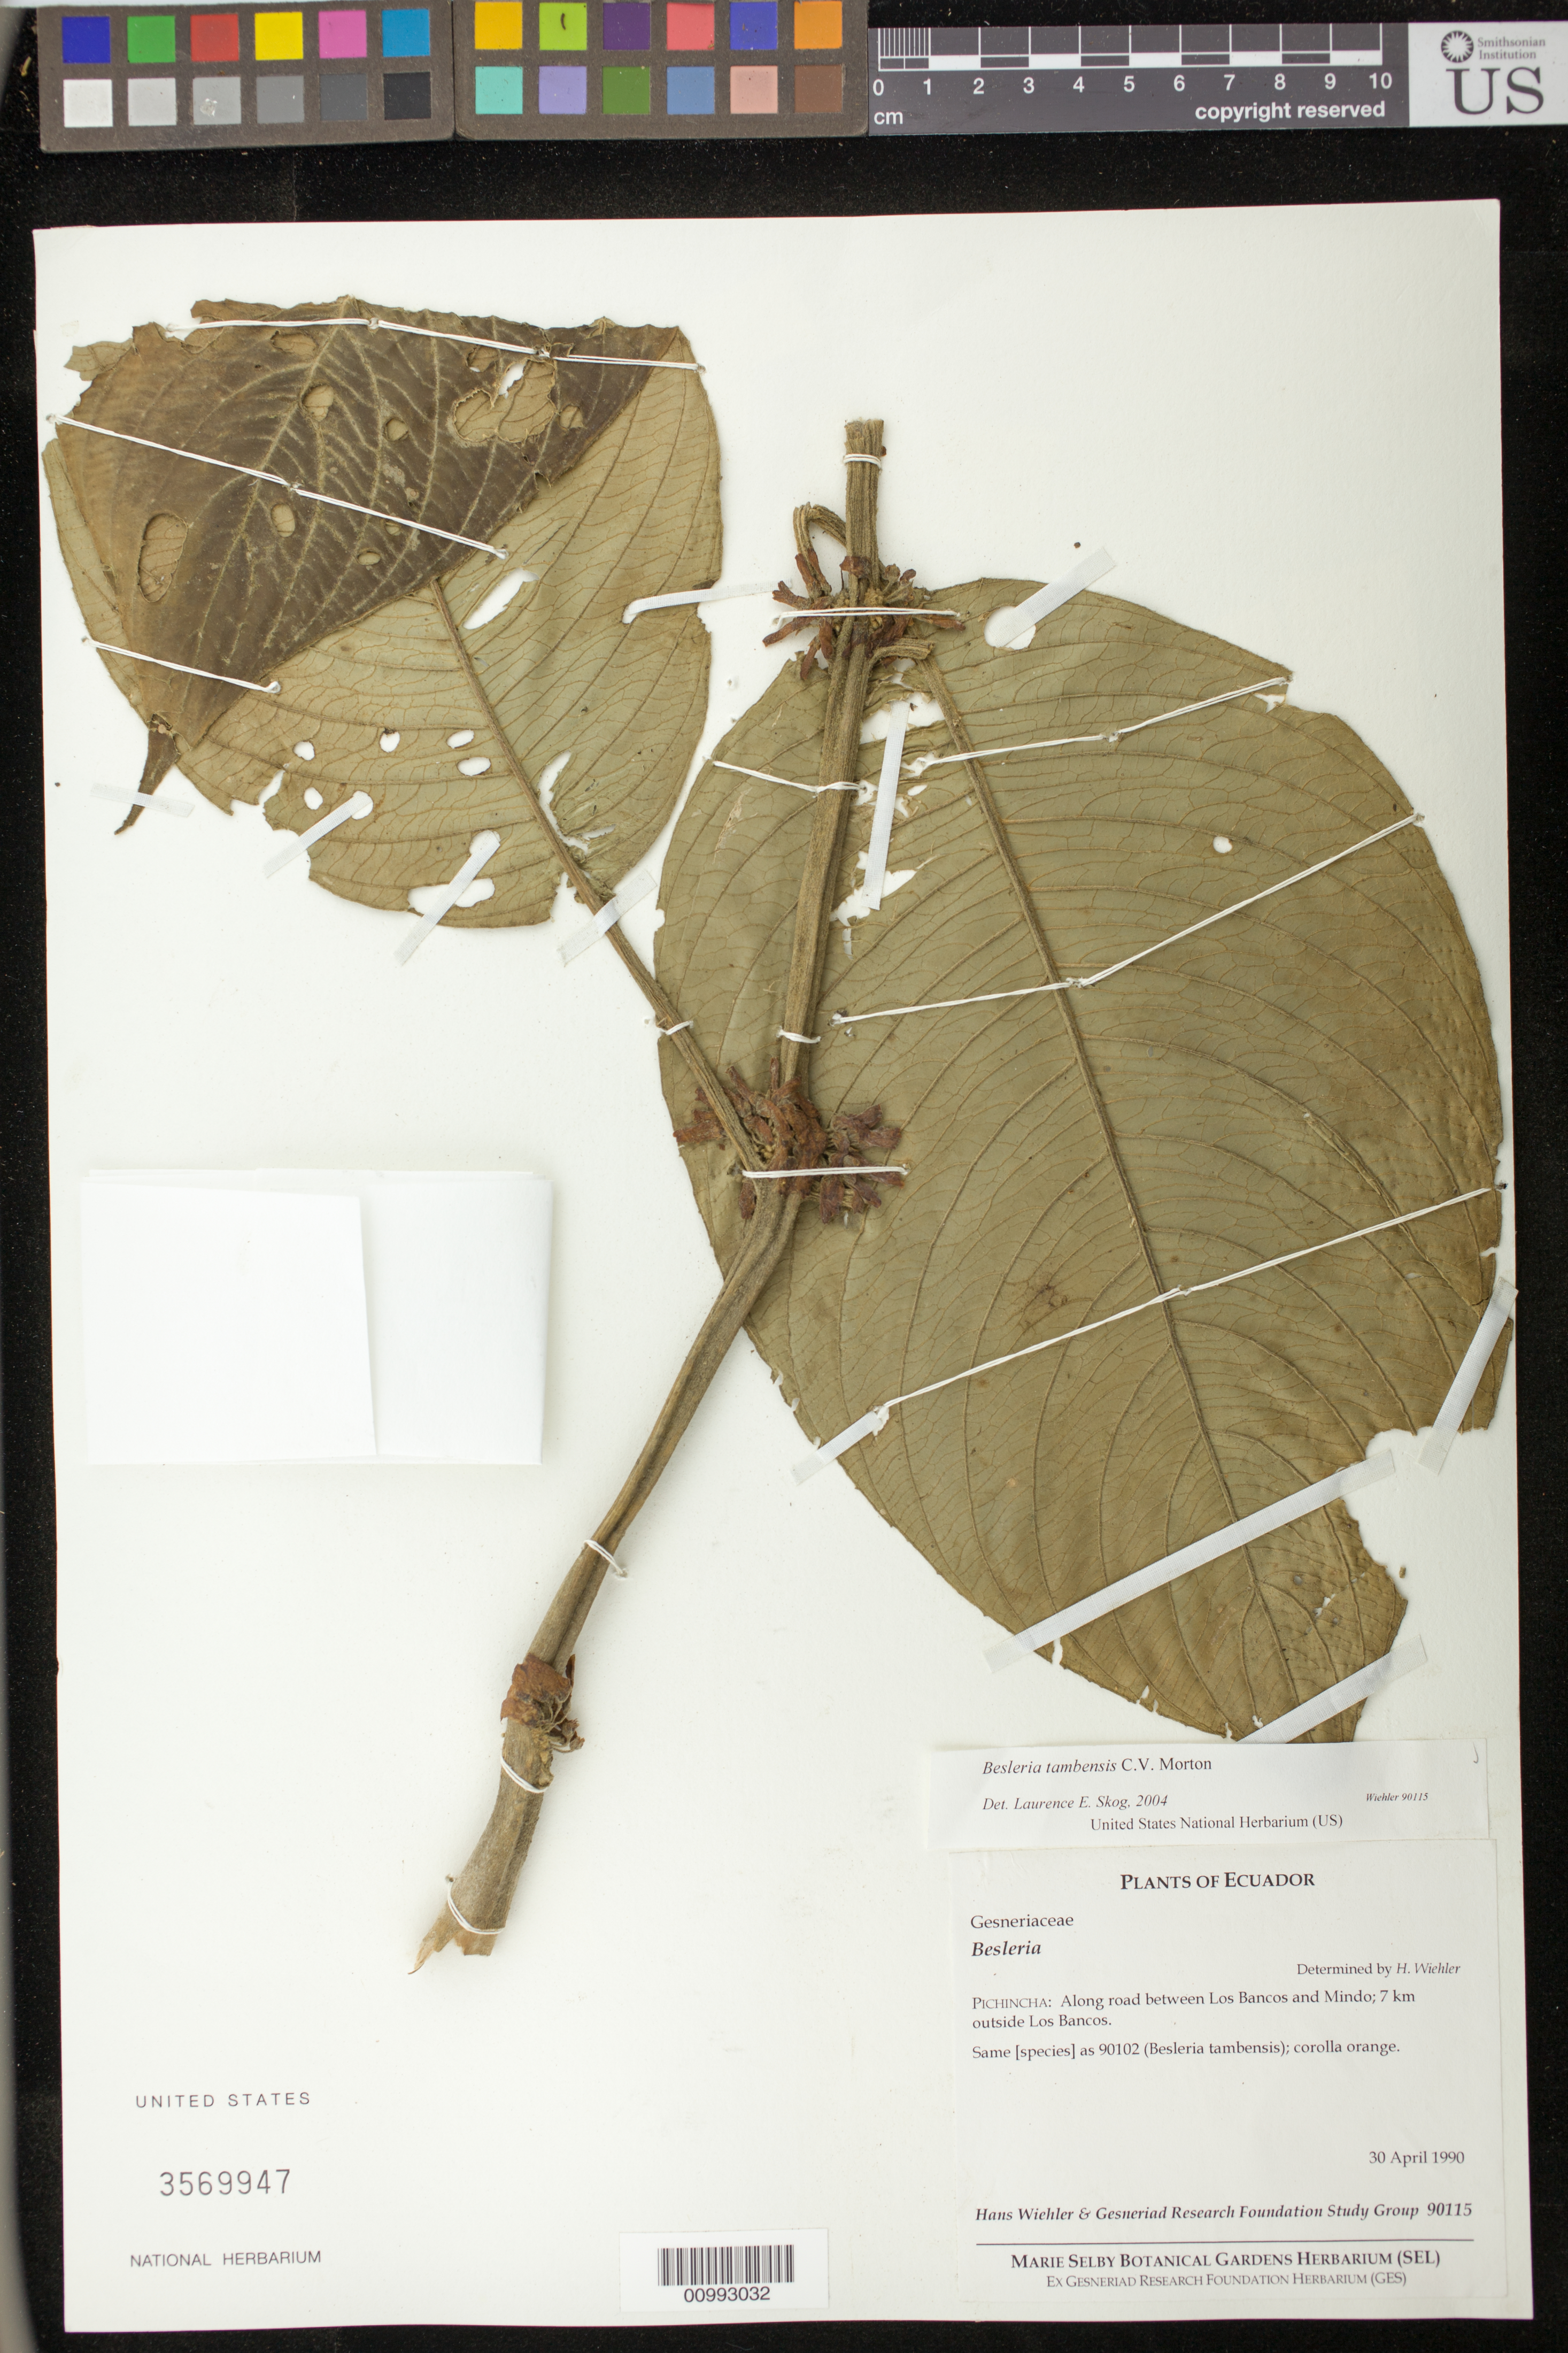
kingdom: Plantae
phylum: Tracheophyta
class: Magnoliopsida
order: Lamiales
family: Gesneriaceae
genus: Besleria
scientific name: Besleria tambensis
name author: C.V. Morton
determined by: Skog, Laurence E.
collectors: H. J. Wiehler & GRF Study Group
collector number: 90115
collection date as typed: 30 Apr 1990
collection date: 1990-04-30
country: Ecuador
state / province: Pichincha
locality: Pichincha: along road between Los Bancos and Mindo; 7 km outside Los Bancos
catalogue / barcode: US 3569947